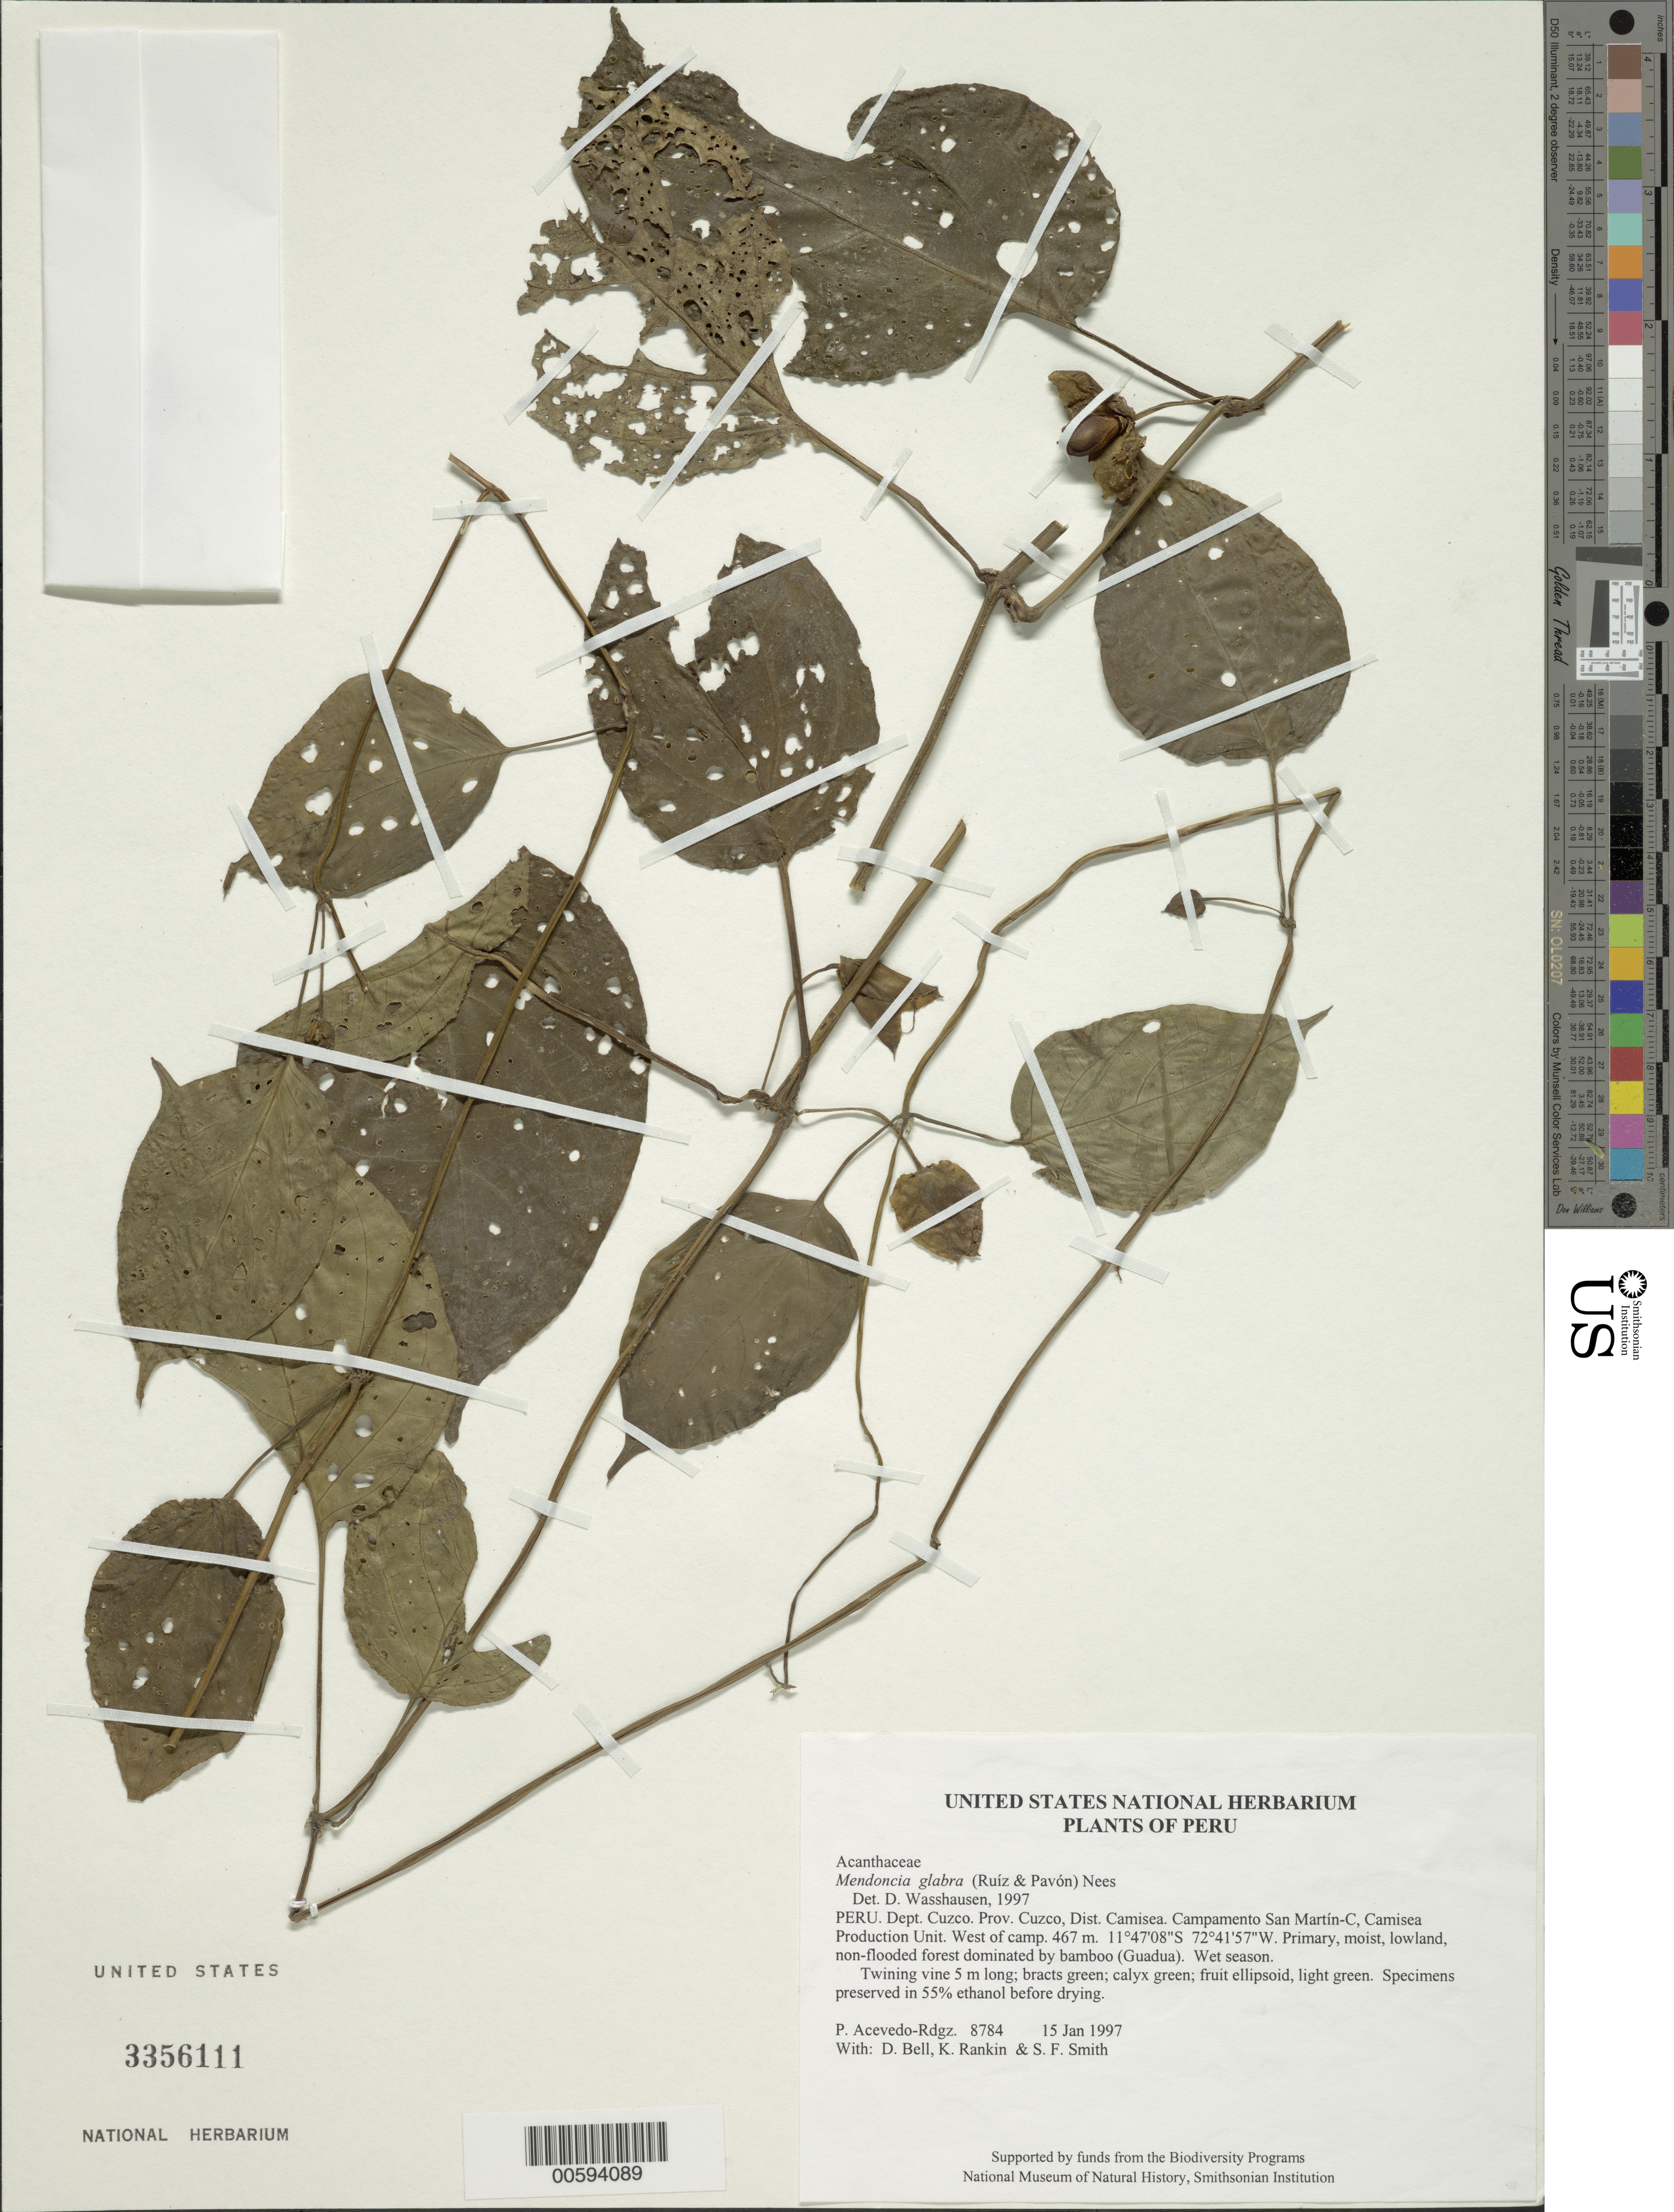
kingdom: Plantae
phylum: Tracheophyta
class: Magnoliopsida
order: Lamiales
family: Acanthaceae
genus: Mendoncia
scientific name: Mendoncia glabra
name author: (Poepp. & Endl.) Nees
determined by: Wasshausen, Dieter C., (BOT), Smithsonian Institution - National Museum of Natural History (UNITED STATES)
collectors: P. Acevedo-Rodr., D. A. Bell, K. B. Rankin & S.F. Smith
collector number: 8784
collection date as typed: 15 Jan 1997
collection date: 1997-01-15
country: Peru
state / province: Cusco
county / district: Cusco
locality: Districto Camisea, Campamento San Martín-C, Camisea Production Unit. West of camp.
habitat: Primary, moist, lowland, non-flooded forest dominated by bamboo (Guadua). Wet season.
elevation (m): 467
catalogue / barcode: US 3356111